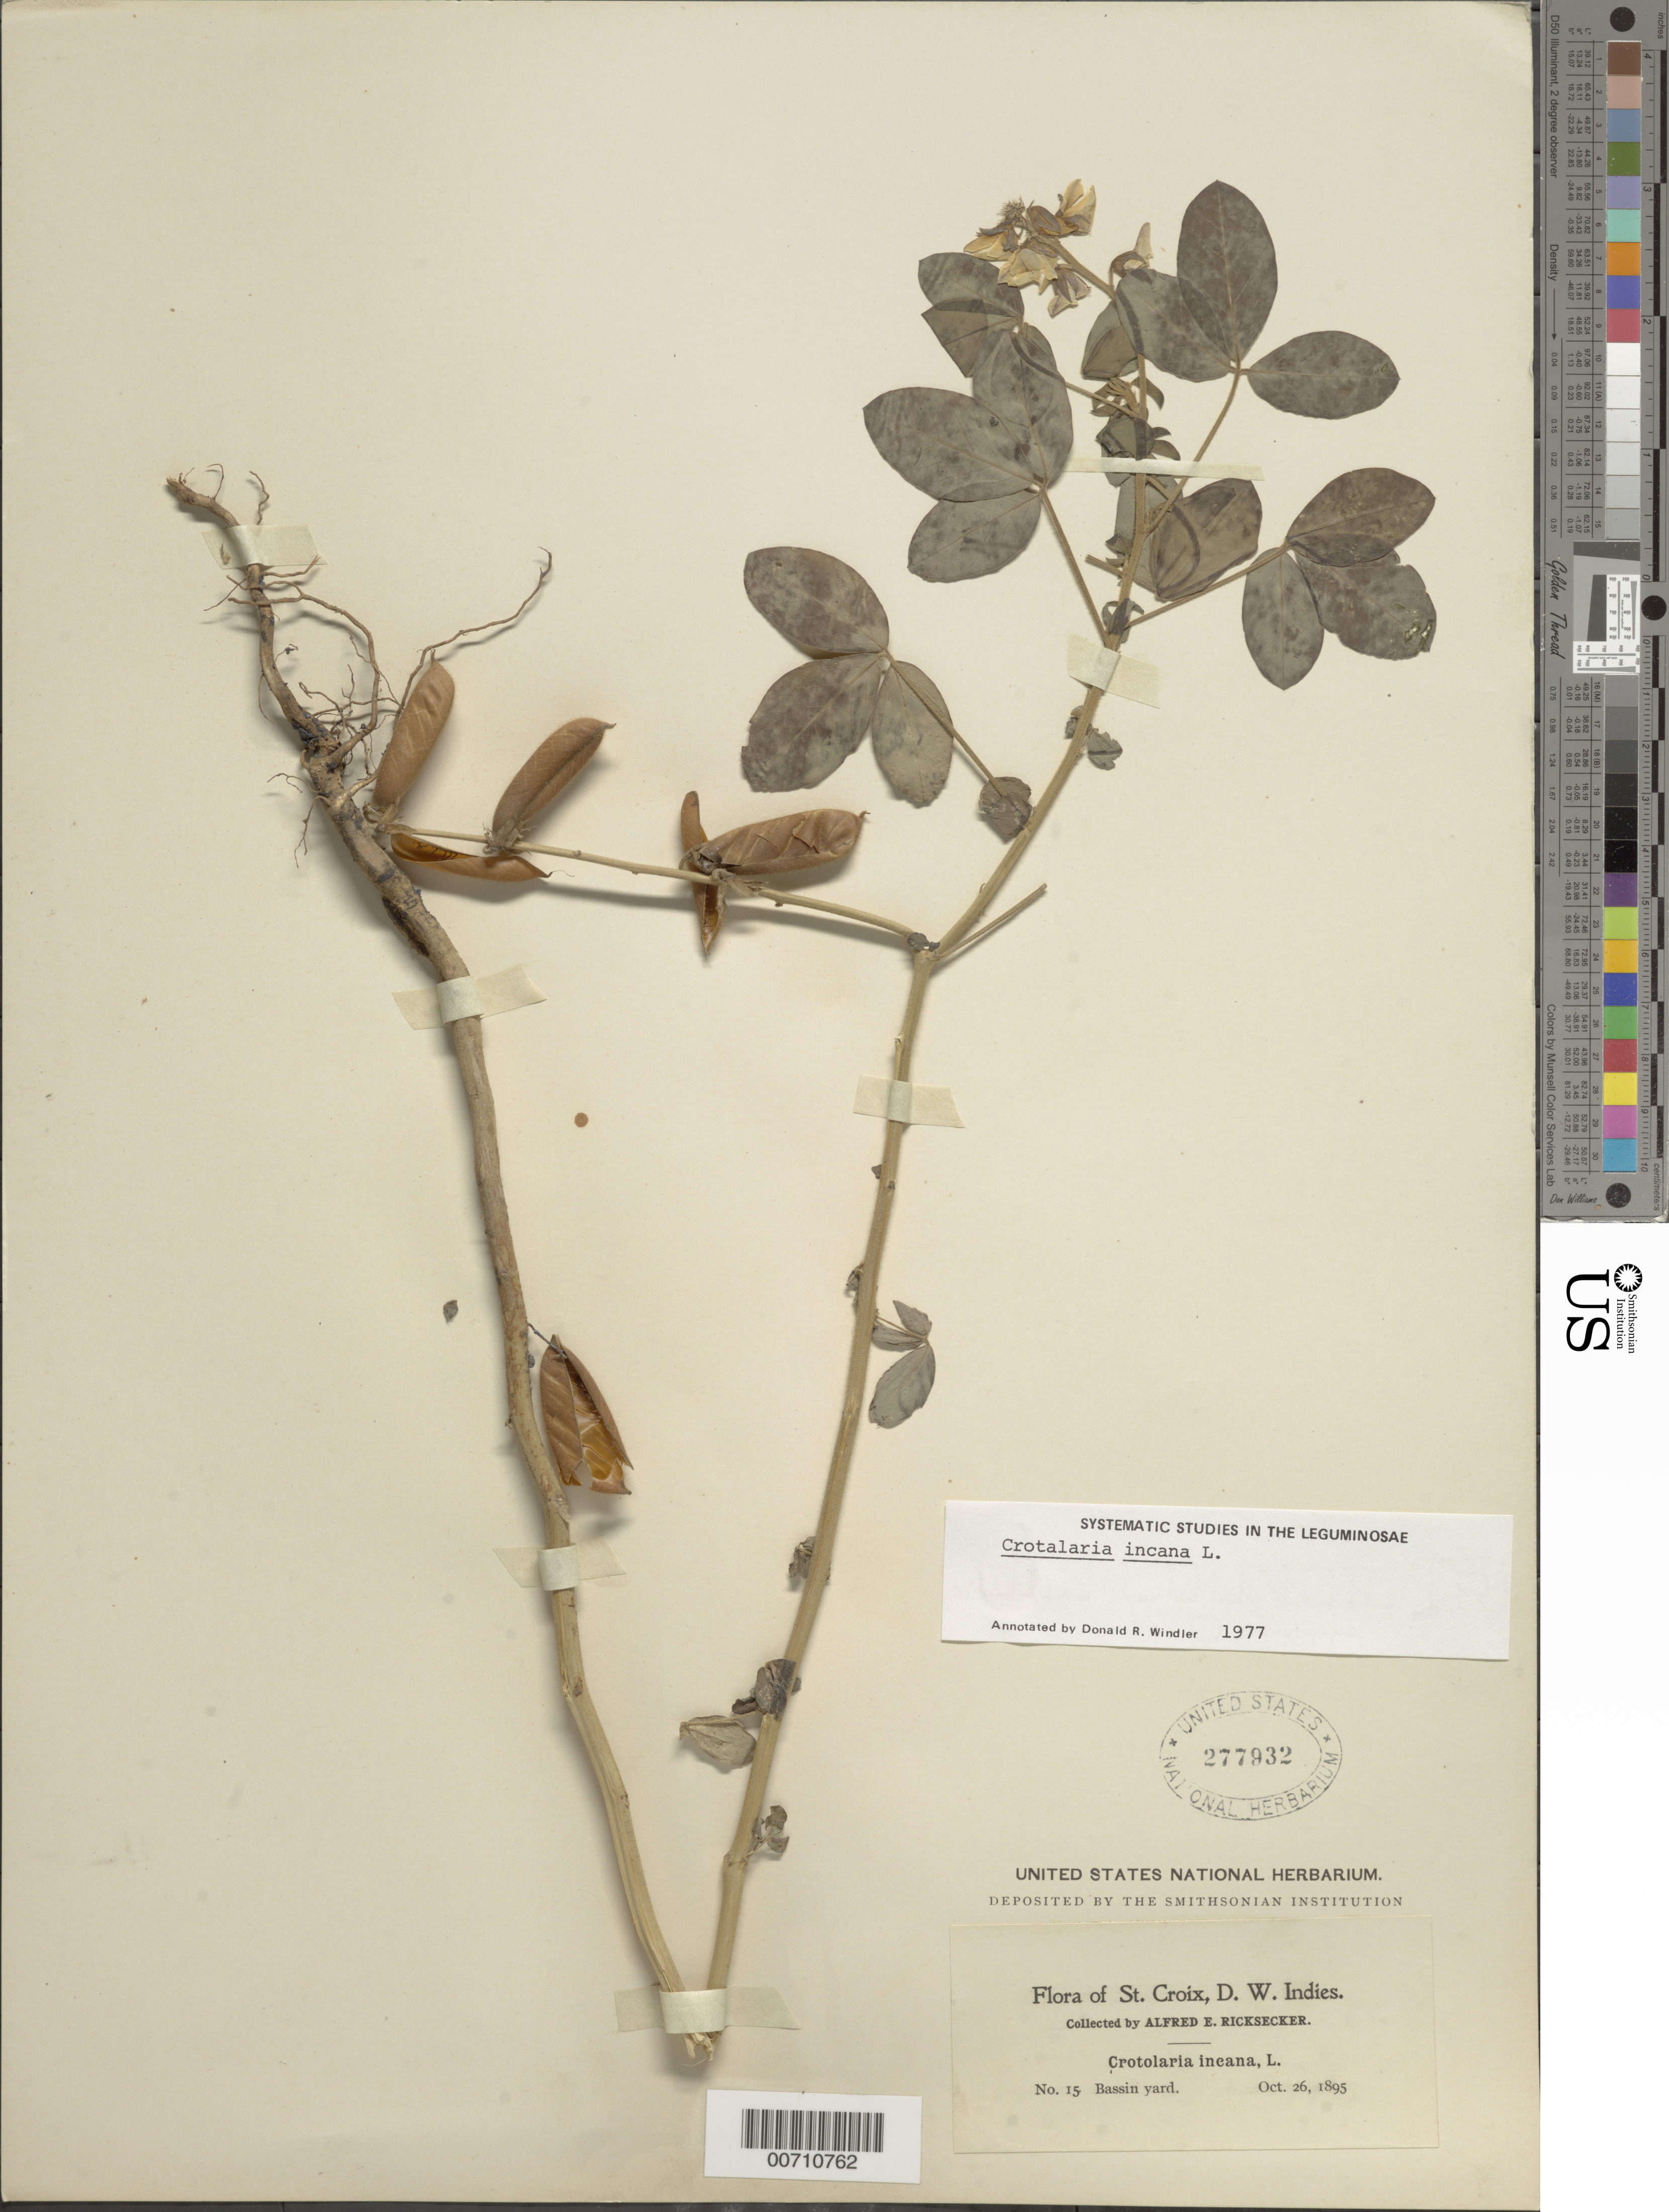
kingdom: Plantae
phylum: Tracheophyta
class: Magnoliopsida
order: Fabales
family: Fabaceae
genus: Crotalaria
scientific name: Crotalaria incana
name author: L.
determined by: Windler, D. R.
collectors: A. E. Ricksecker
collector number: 15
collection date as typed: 26 Oct 1895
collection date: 1895-10-26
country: U.S. Virgin Islands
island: St. Croix Island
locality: Bassin yard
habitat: Bassin yard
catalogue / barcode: US 277932